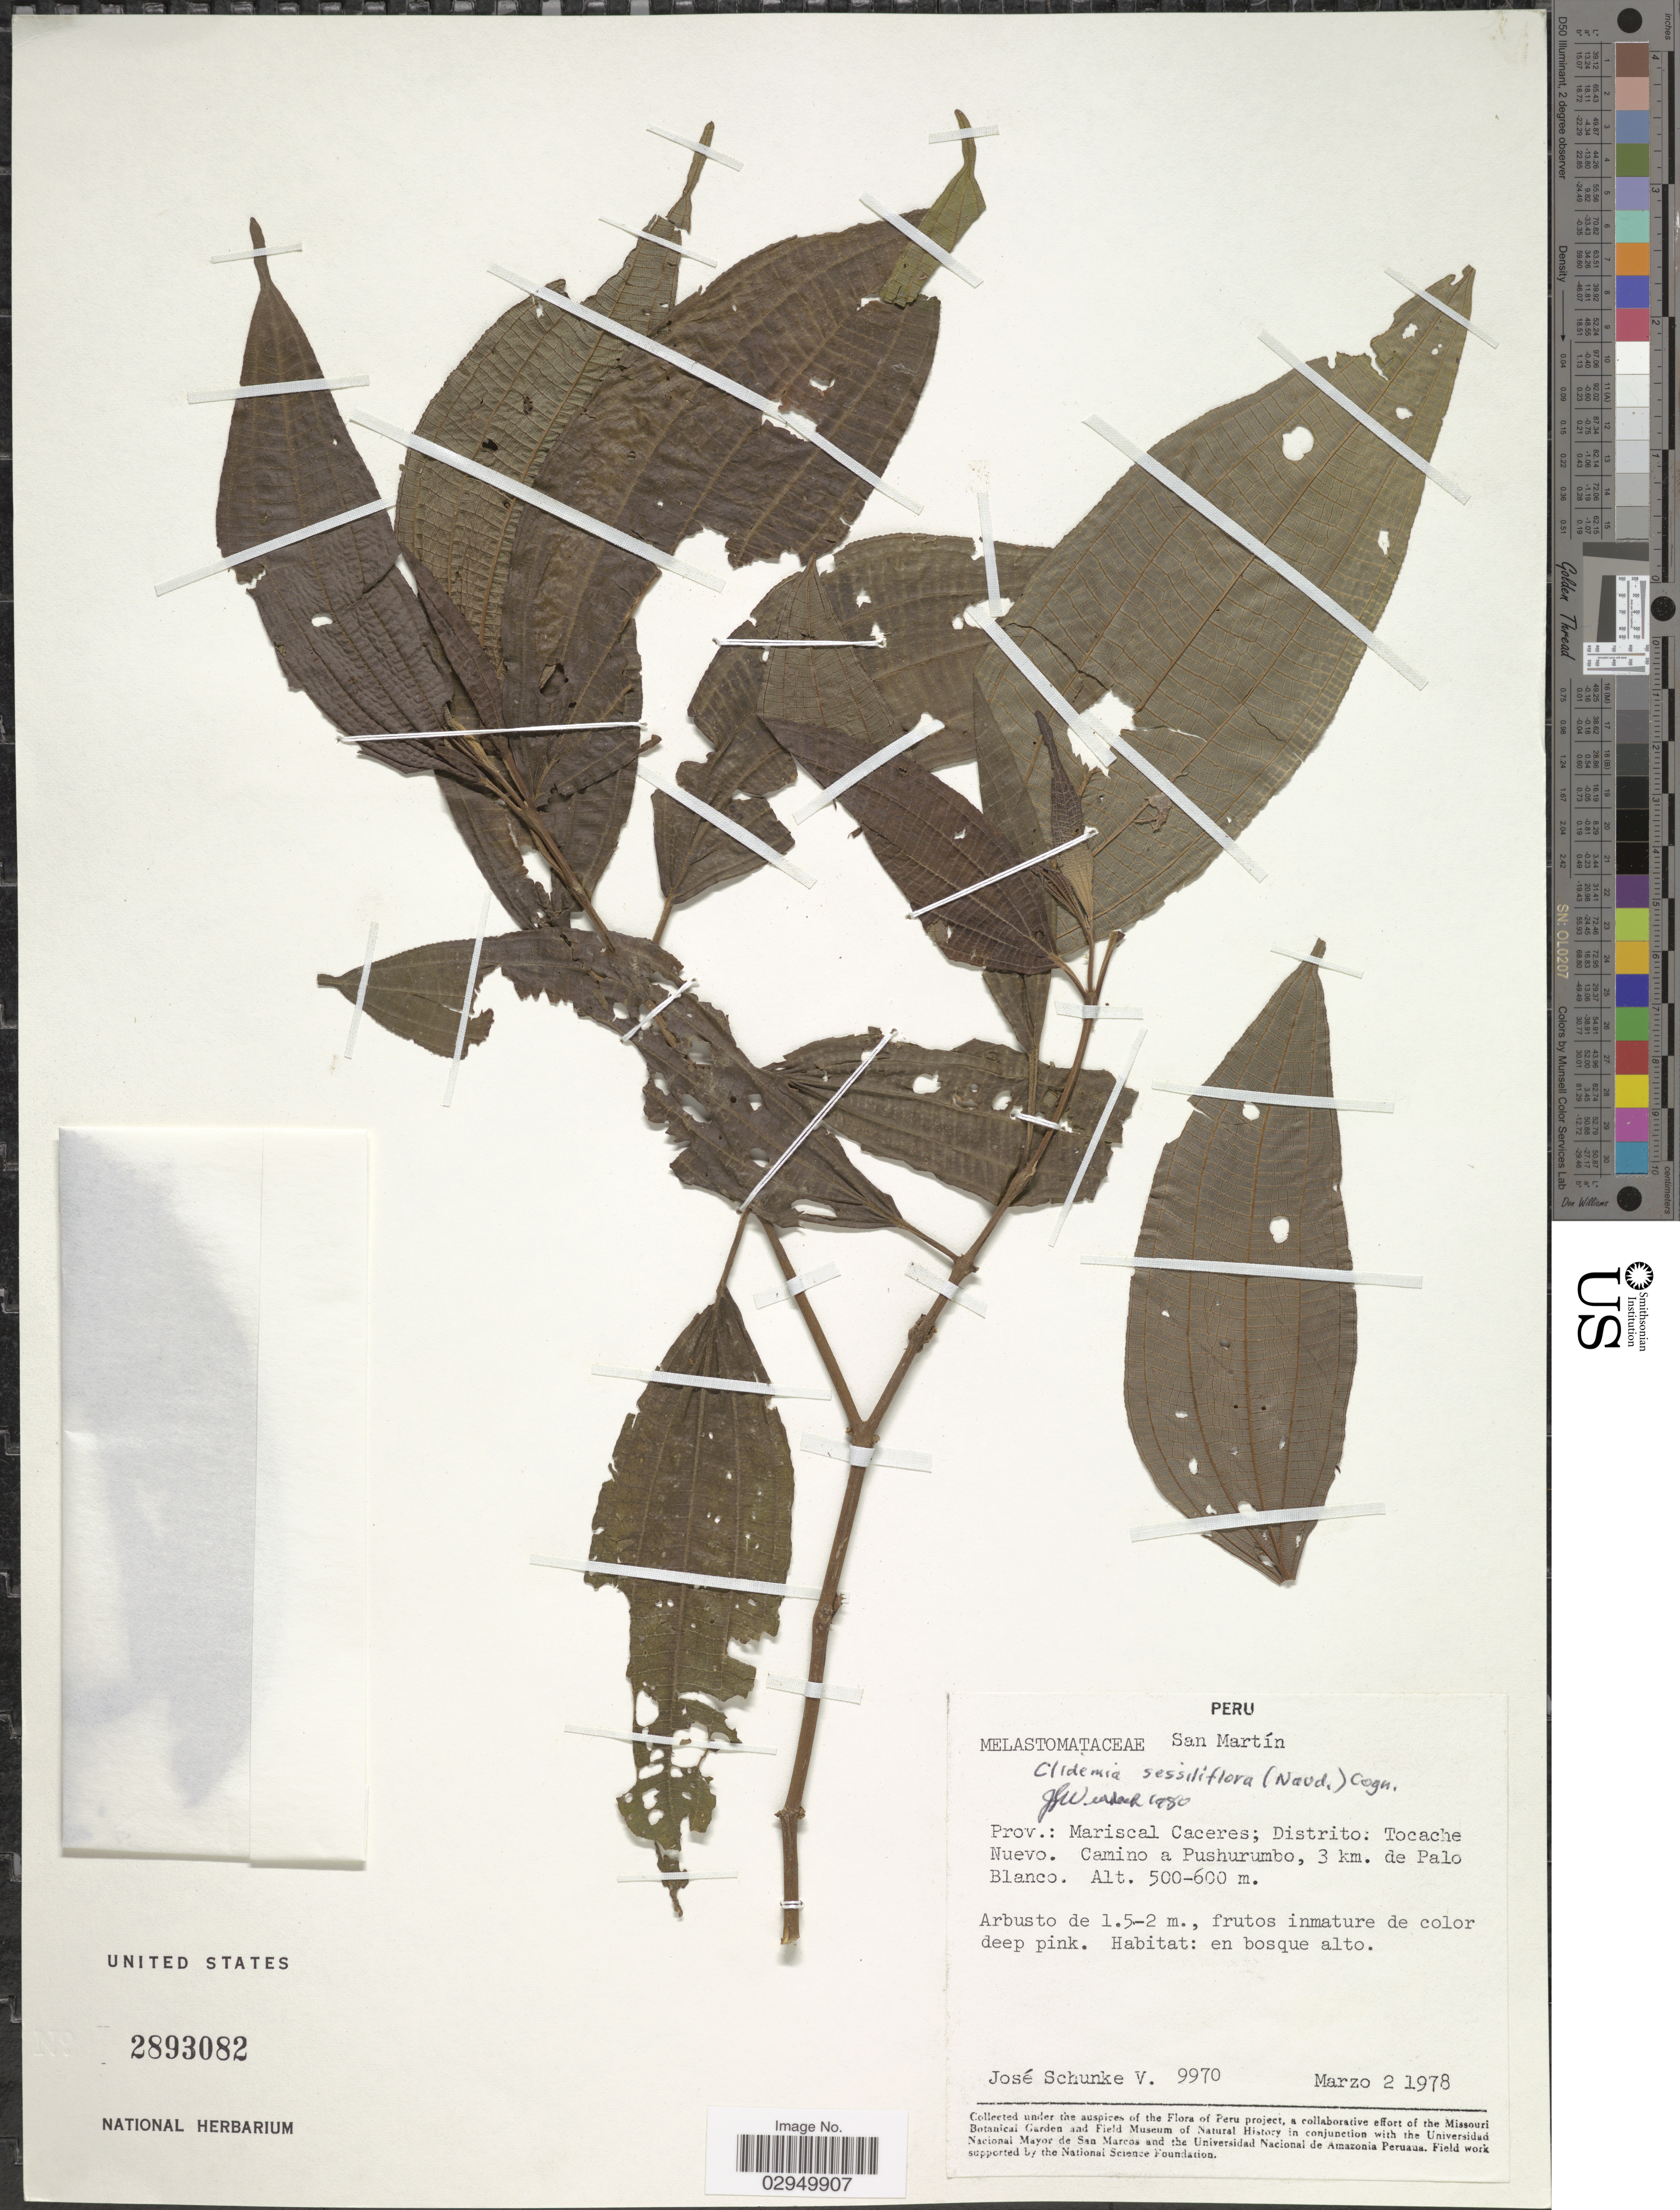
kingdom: Plantae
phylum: Tracheophyta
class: Magnoliopsida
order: Myrtales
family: Melastomataceae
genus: Clidemia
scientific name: Clidemia sessiliflora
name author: (Naudin) Cogn.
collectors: J. Schunke Vigo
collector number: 9970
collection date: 1978-03-02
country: Peru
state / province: San Martín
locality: Prov.: Mariscal Caceres; Distrito: Tocache Nuevo. Camino a Pushurumbo, 3 km. de Palo Blanco.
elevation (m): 500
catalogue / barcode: US 2893082